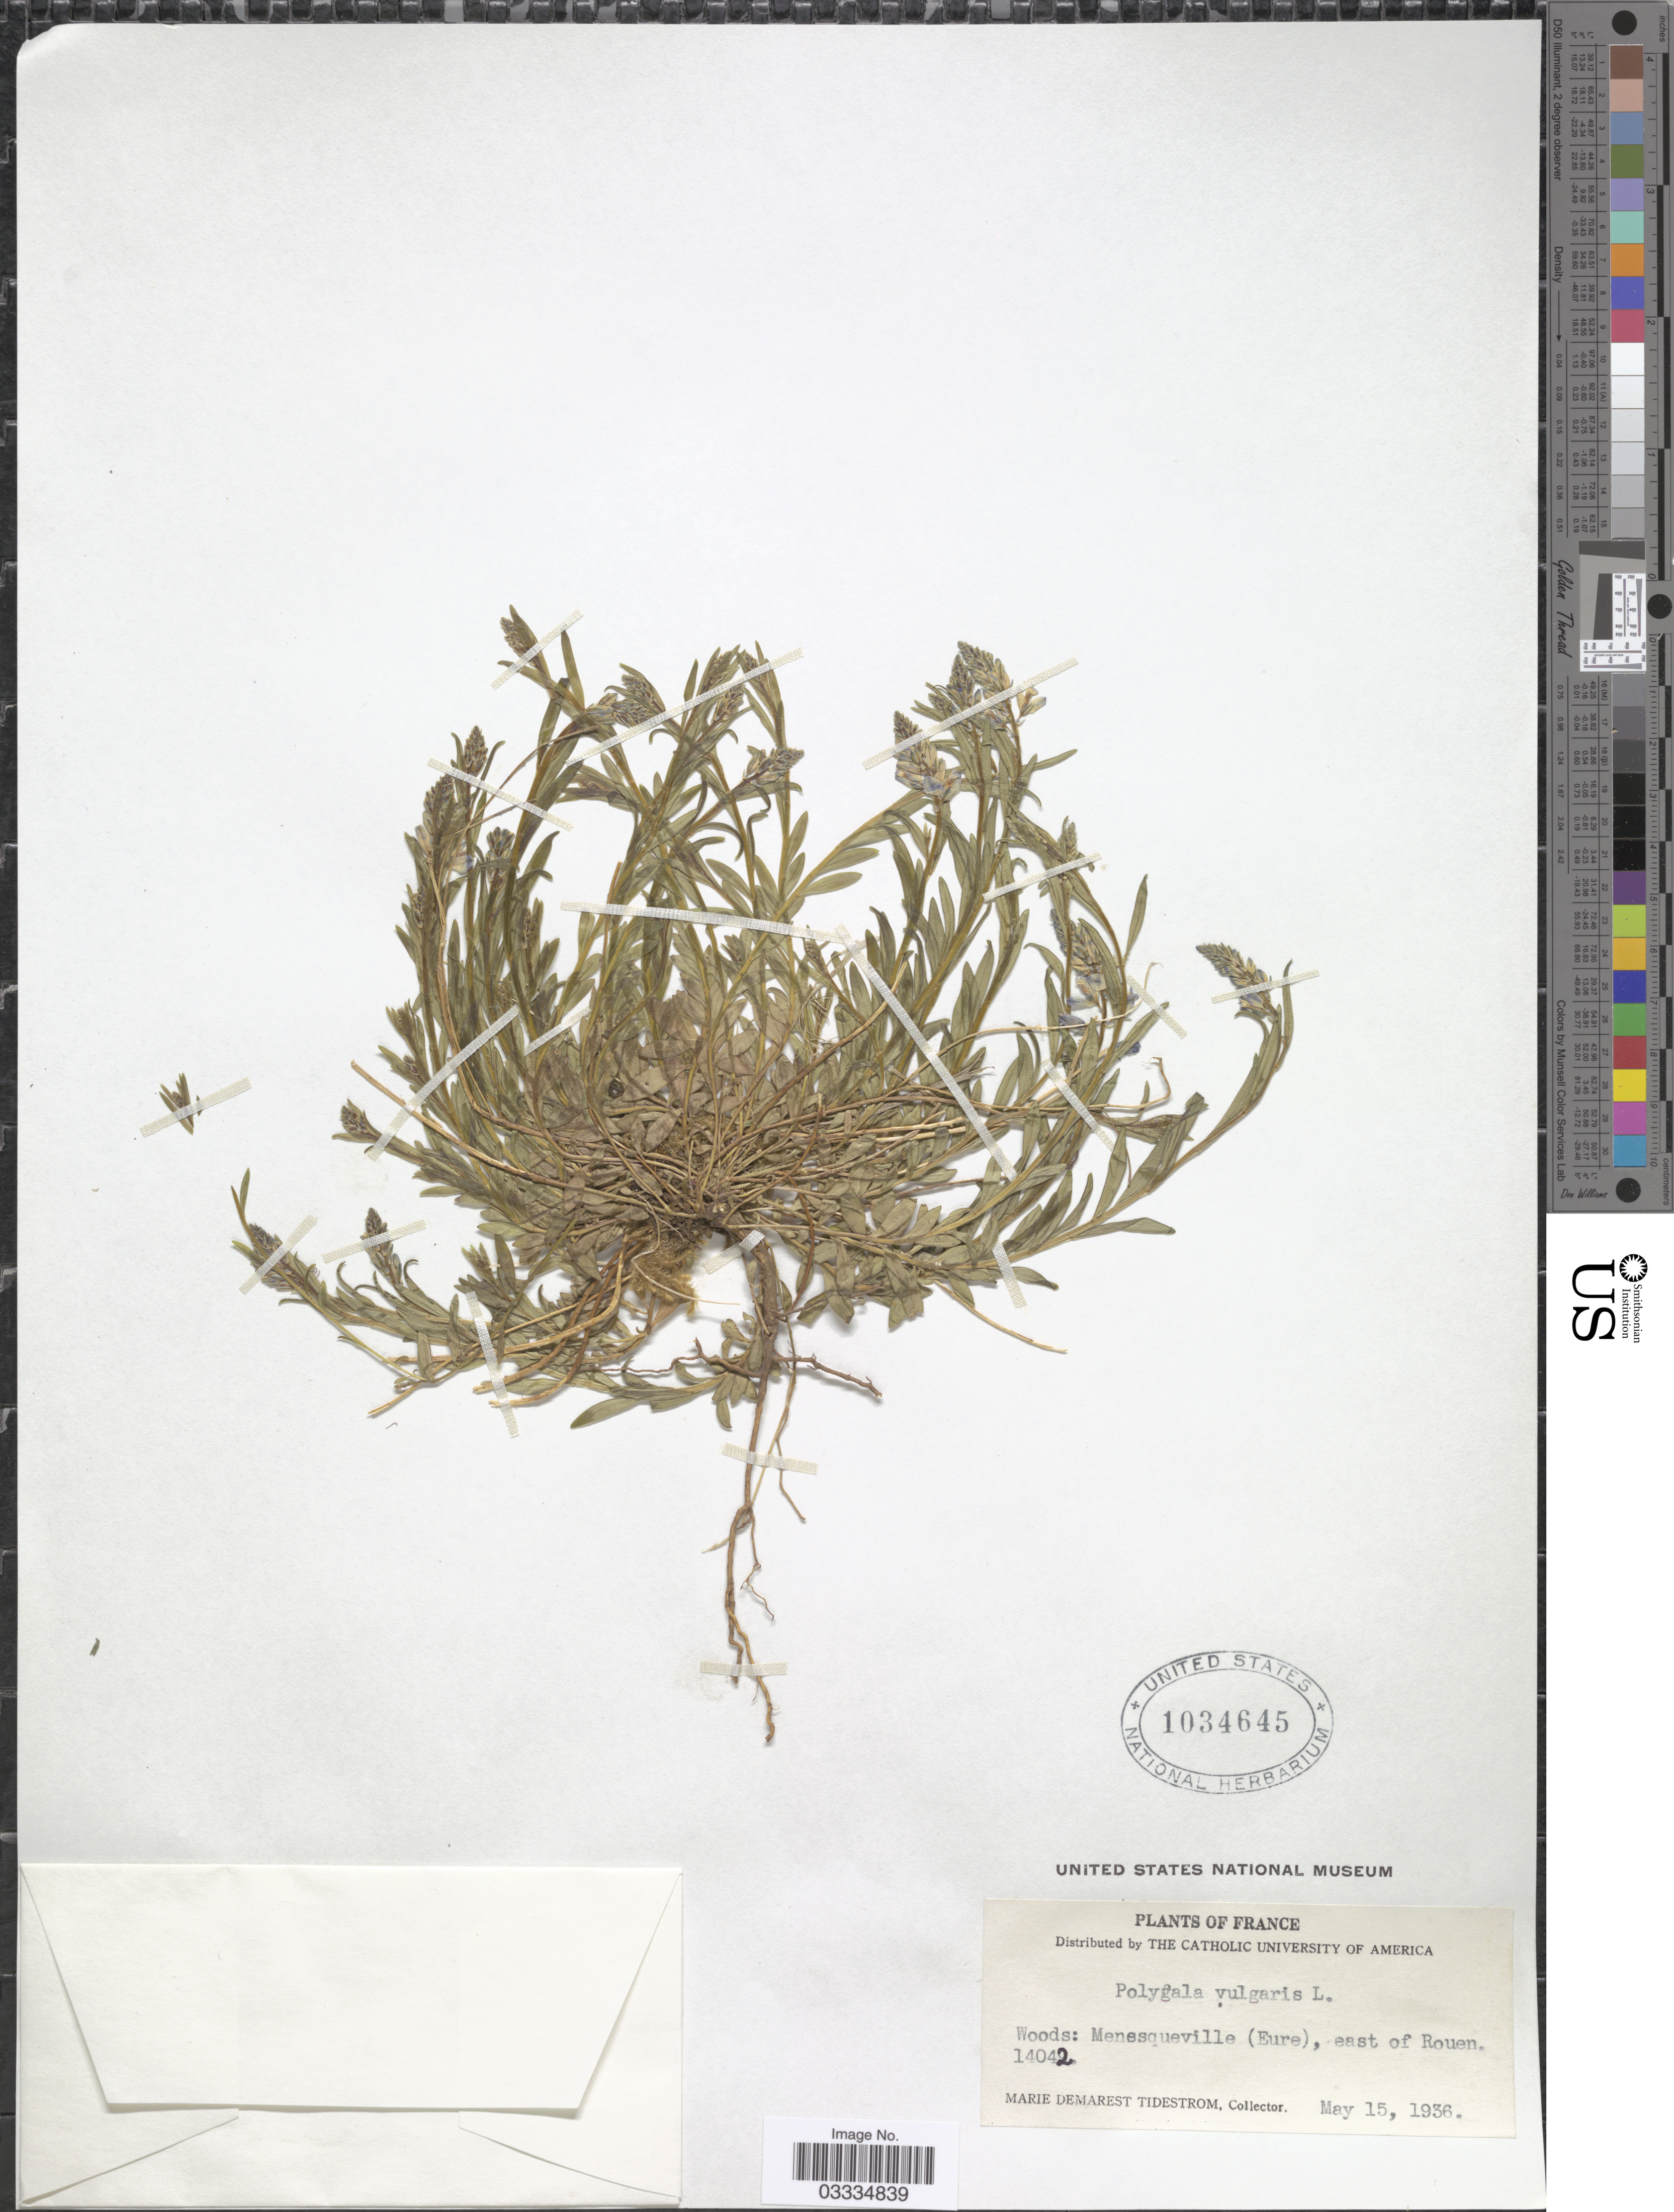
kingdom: Plantae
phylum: Tracheophyta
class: Magnoliopsida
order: Fabales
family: Polygalaceae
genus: Polygala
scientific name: Polygala vulgaris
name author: L.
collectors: M. Tidestrom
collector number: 14042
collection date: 1936-05-15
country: France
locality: Menesqueville (Eure), east of Rouen.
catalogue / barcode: US 1034645